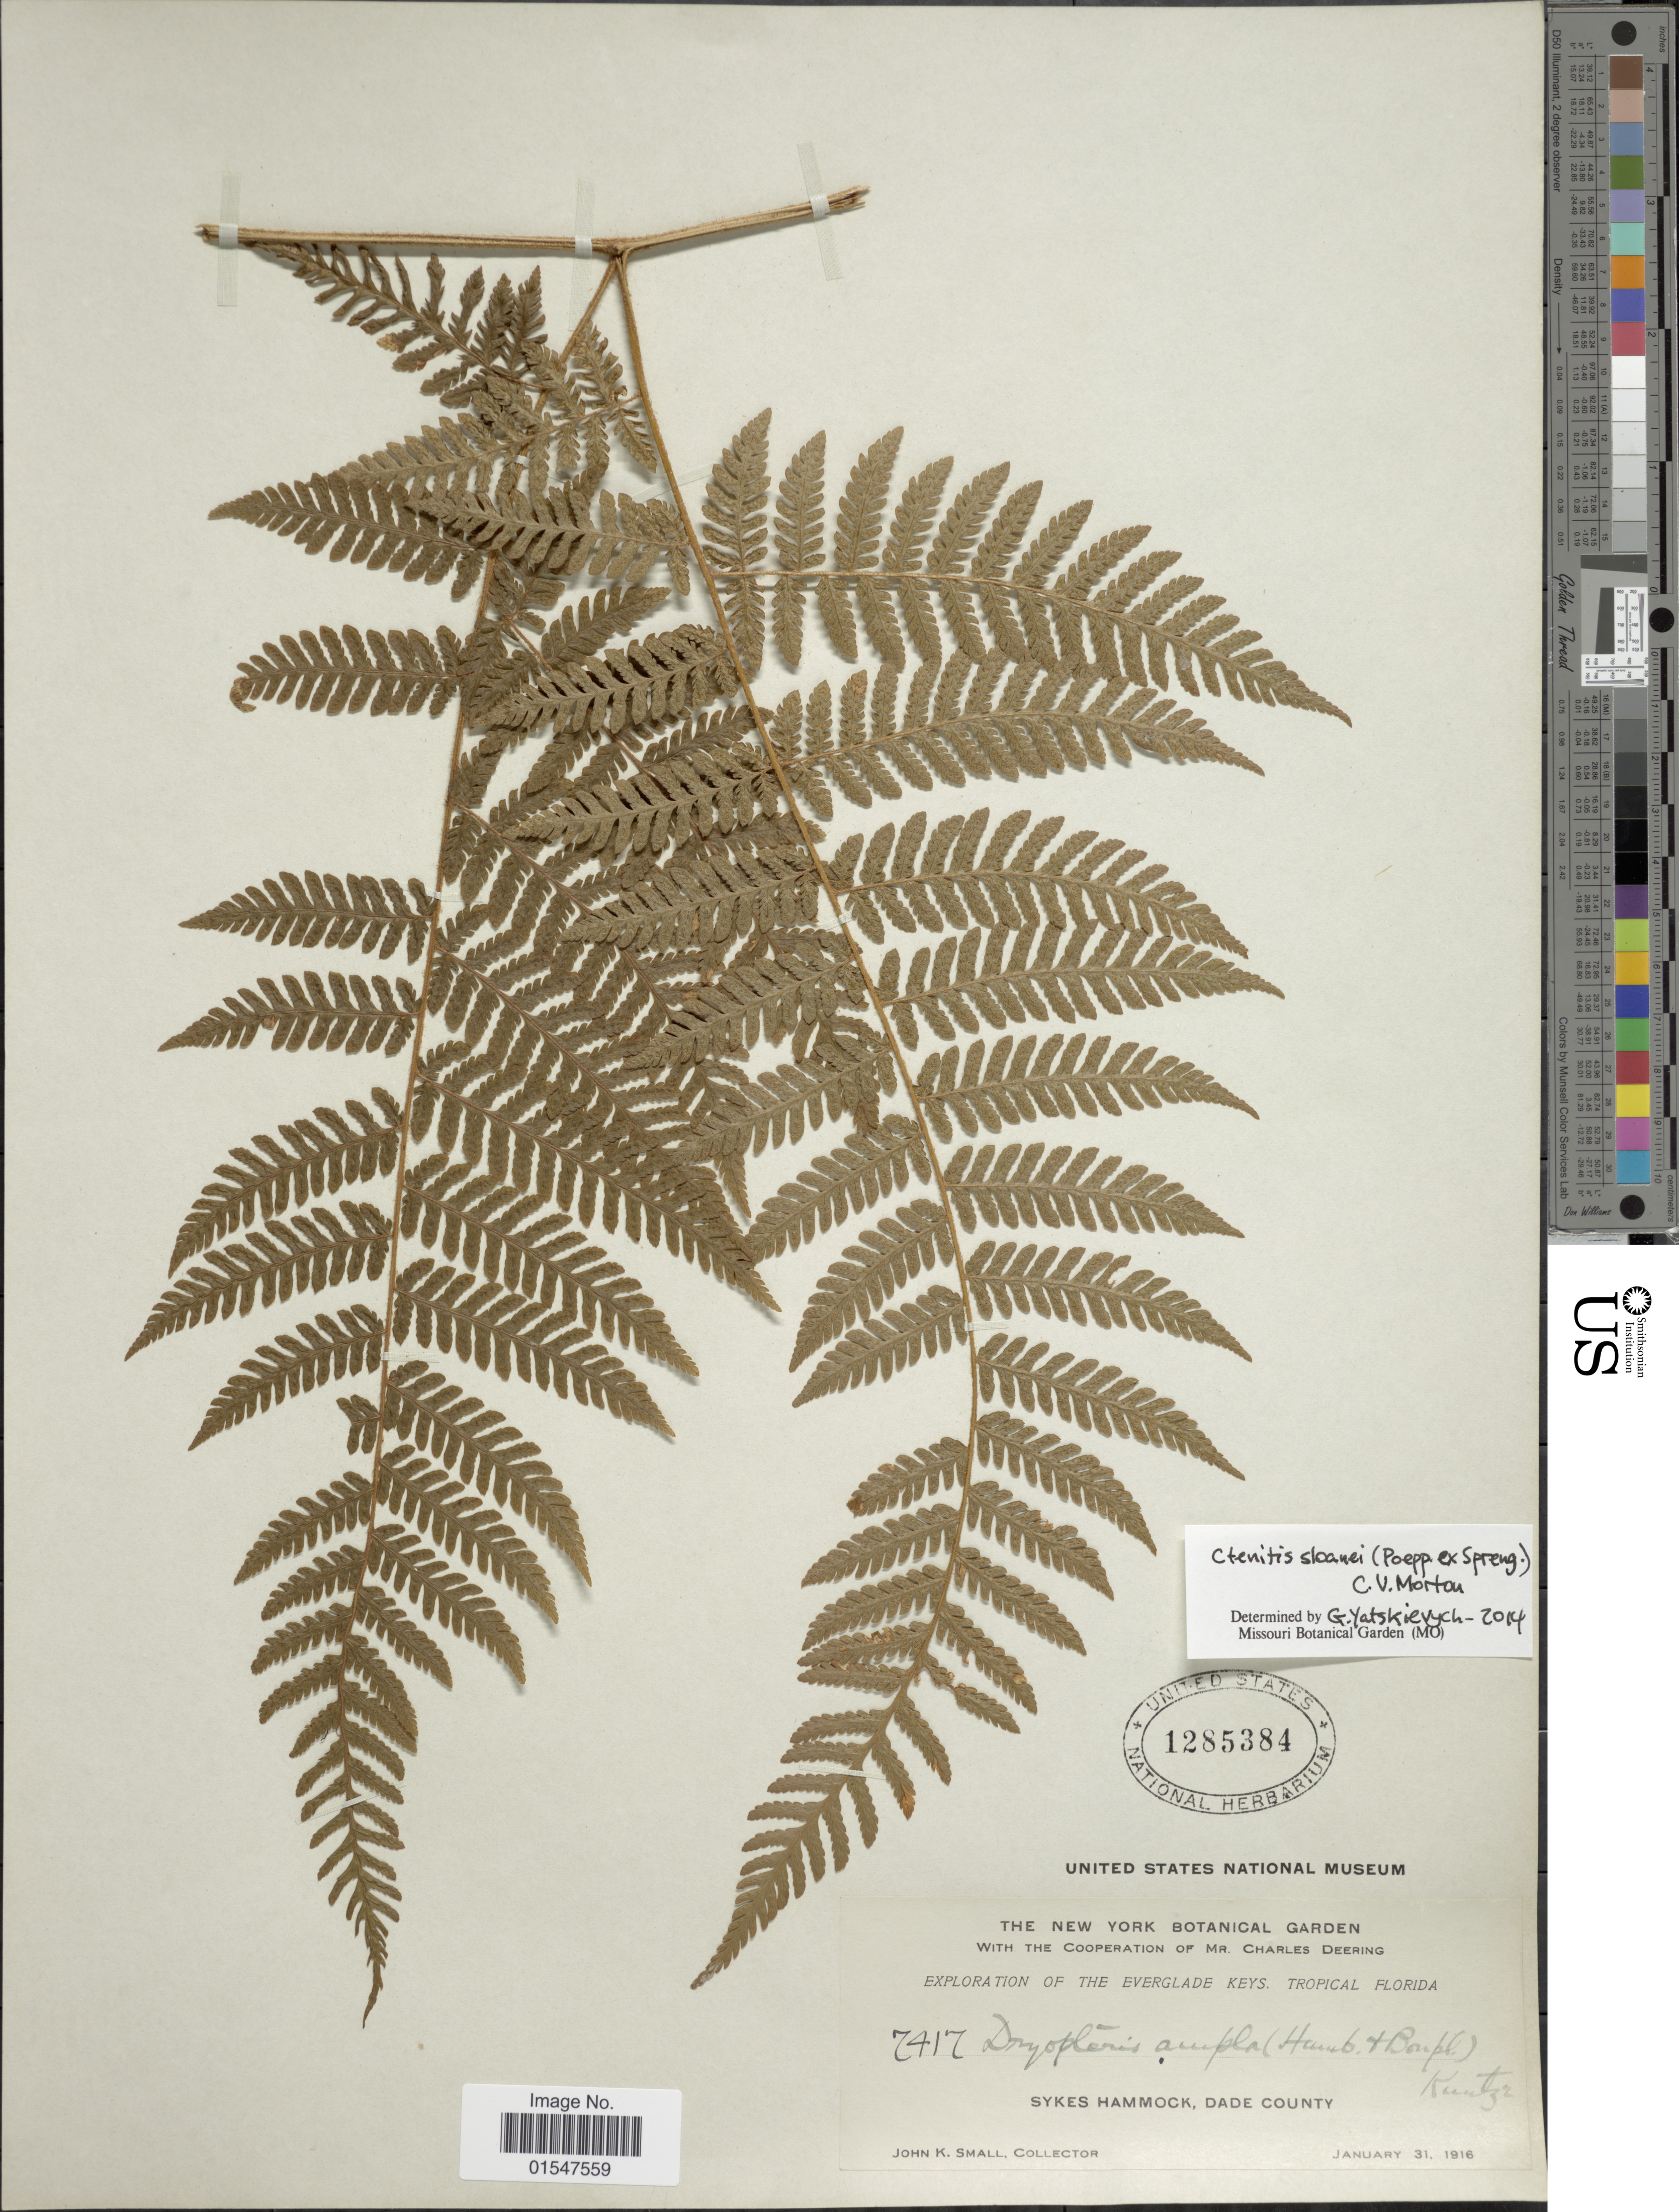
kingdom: Plantae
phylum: Tracheophyta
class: Polypodiopsida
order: Polypodiales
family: Dryopteridaceae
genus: Ctenitis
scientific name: Ctenitis sloanei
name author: (Poepp. ex Spreng.) C.V. Morton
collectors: J. K. Small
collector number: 7417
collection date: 1916-01-31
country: United States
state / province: Florida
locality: Skyes Hammock, Dade County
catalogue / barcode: US 1285384